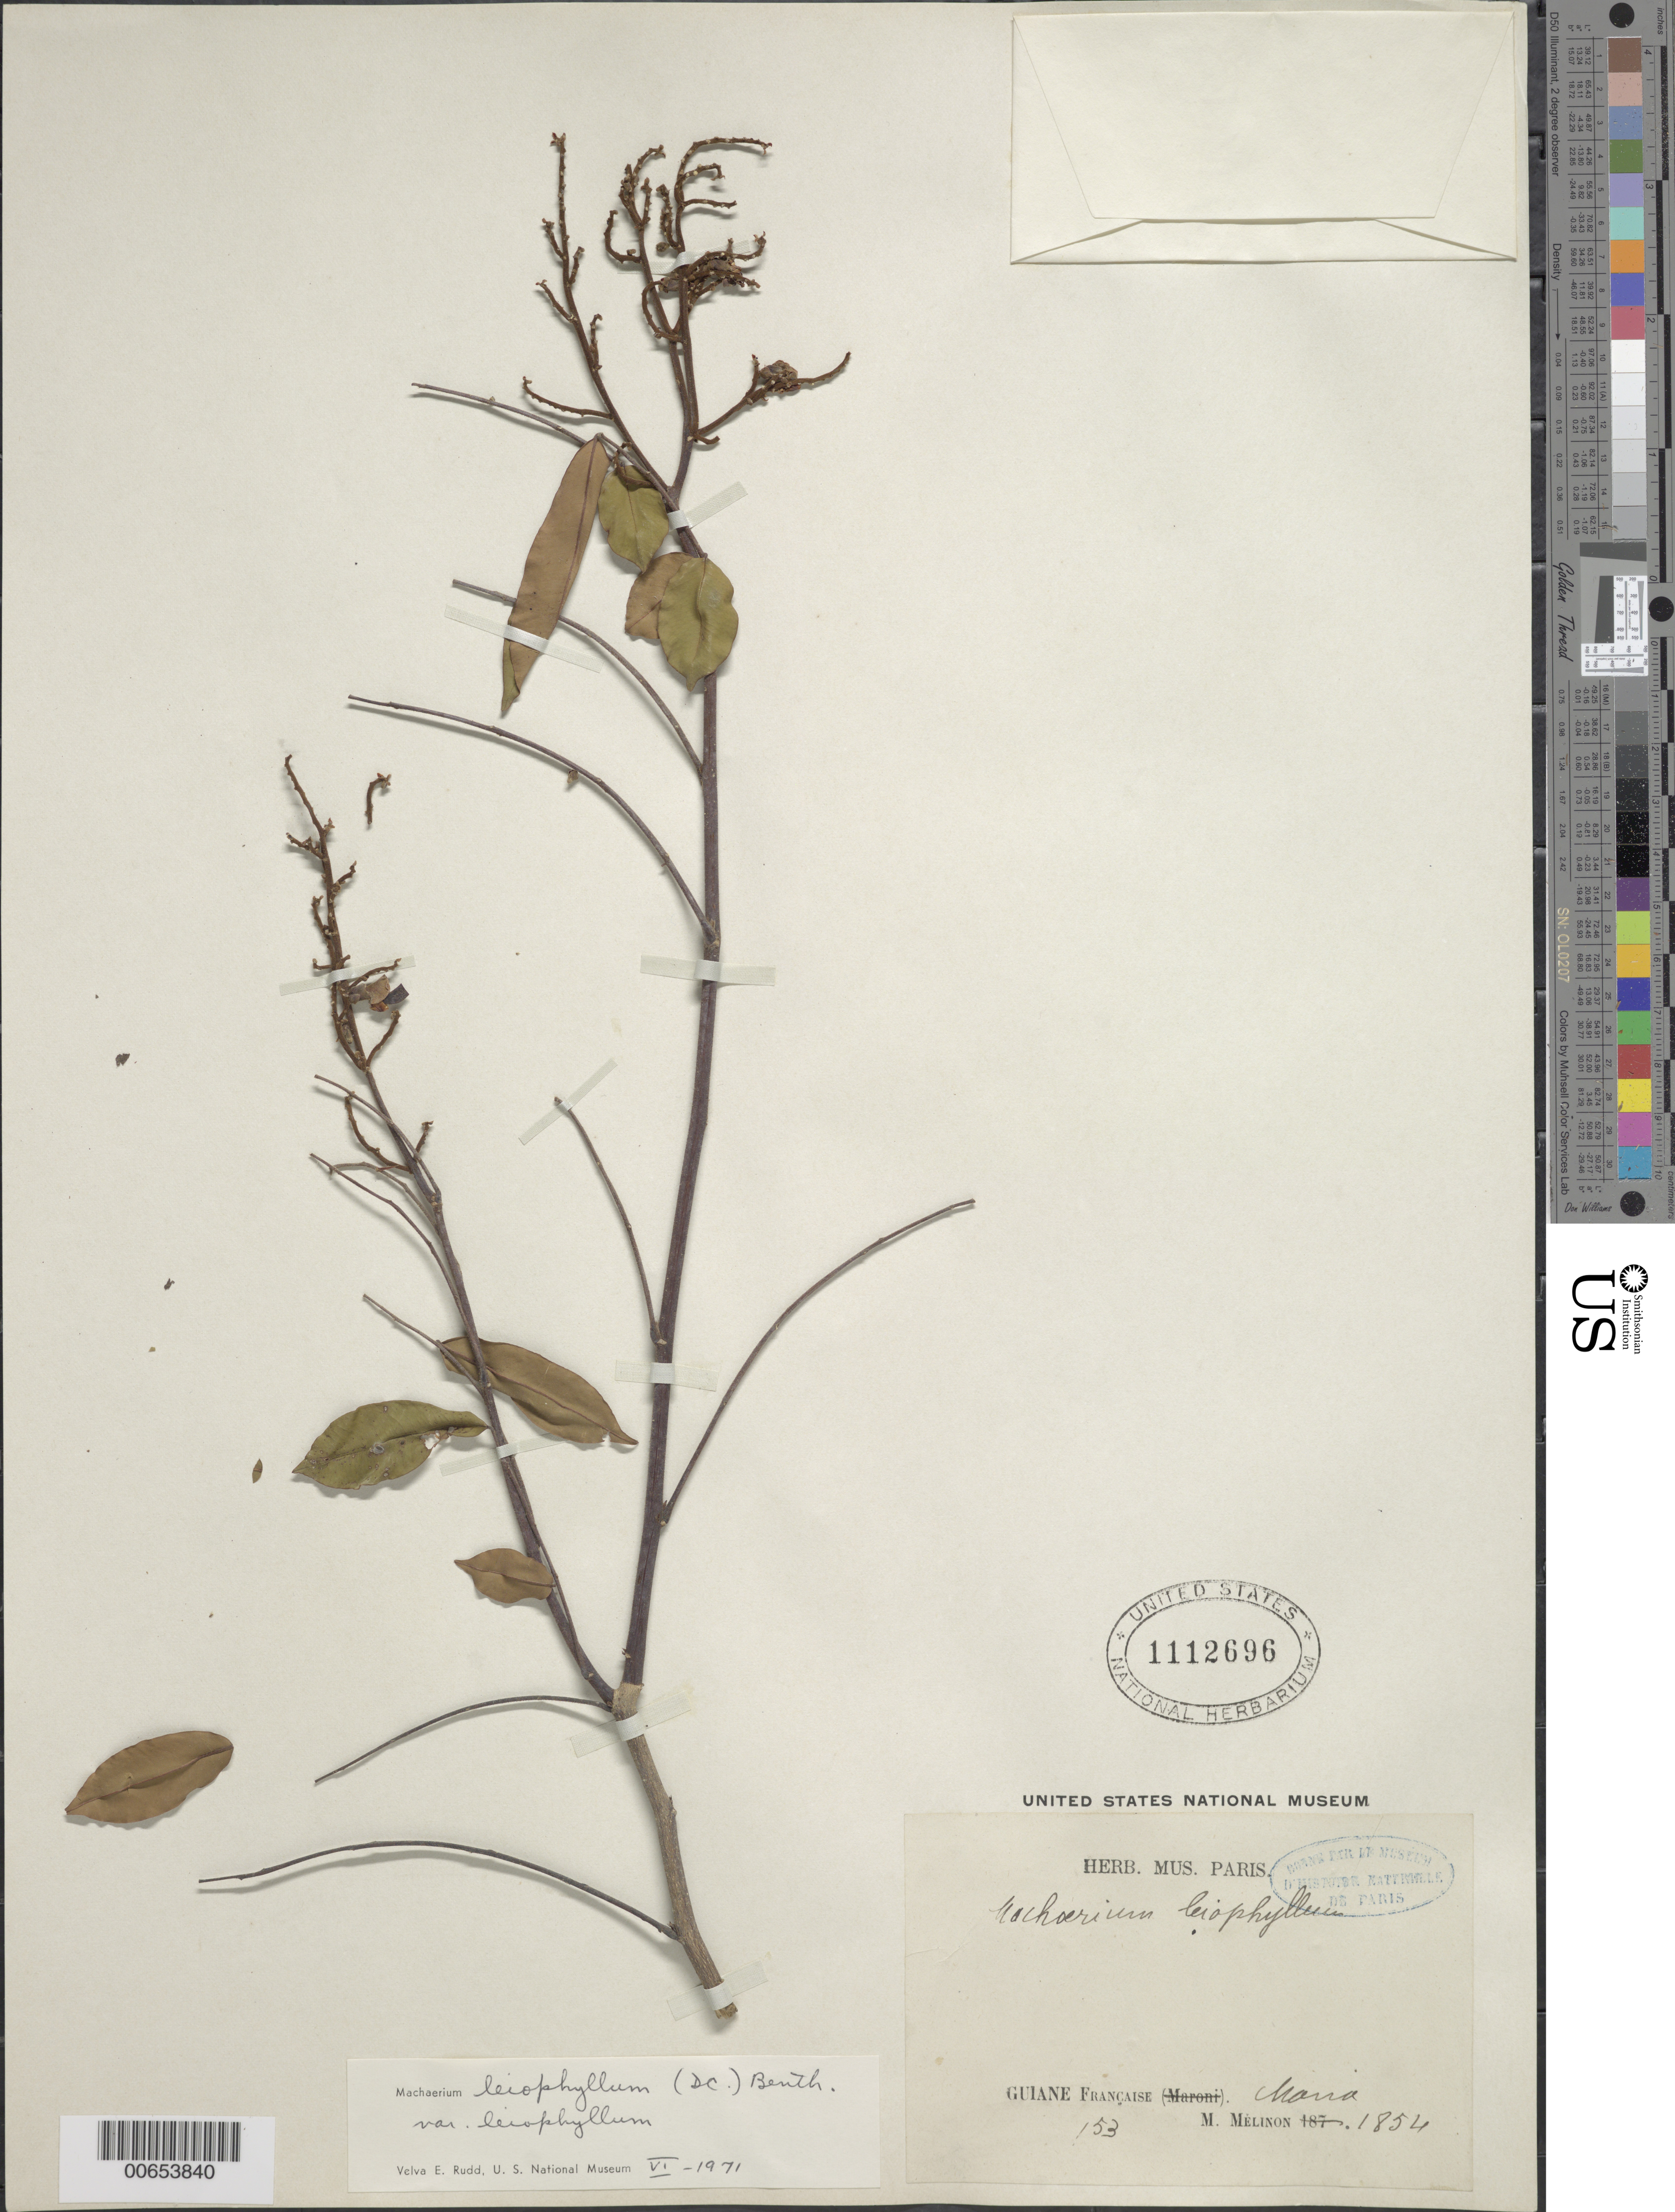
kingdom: Plantae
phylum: Tracheophyta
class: Magnoliopsida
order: Fabales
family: Fabaceae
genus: Machaerium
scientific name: Machaerium leiophyllum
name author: (DC.) Benth.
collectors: E. Mélinon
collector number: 153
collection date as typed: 1854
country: French Guiana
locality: Mana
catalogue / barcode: US 1112696